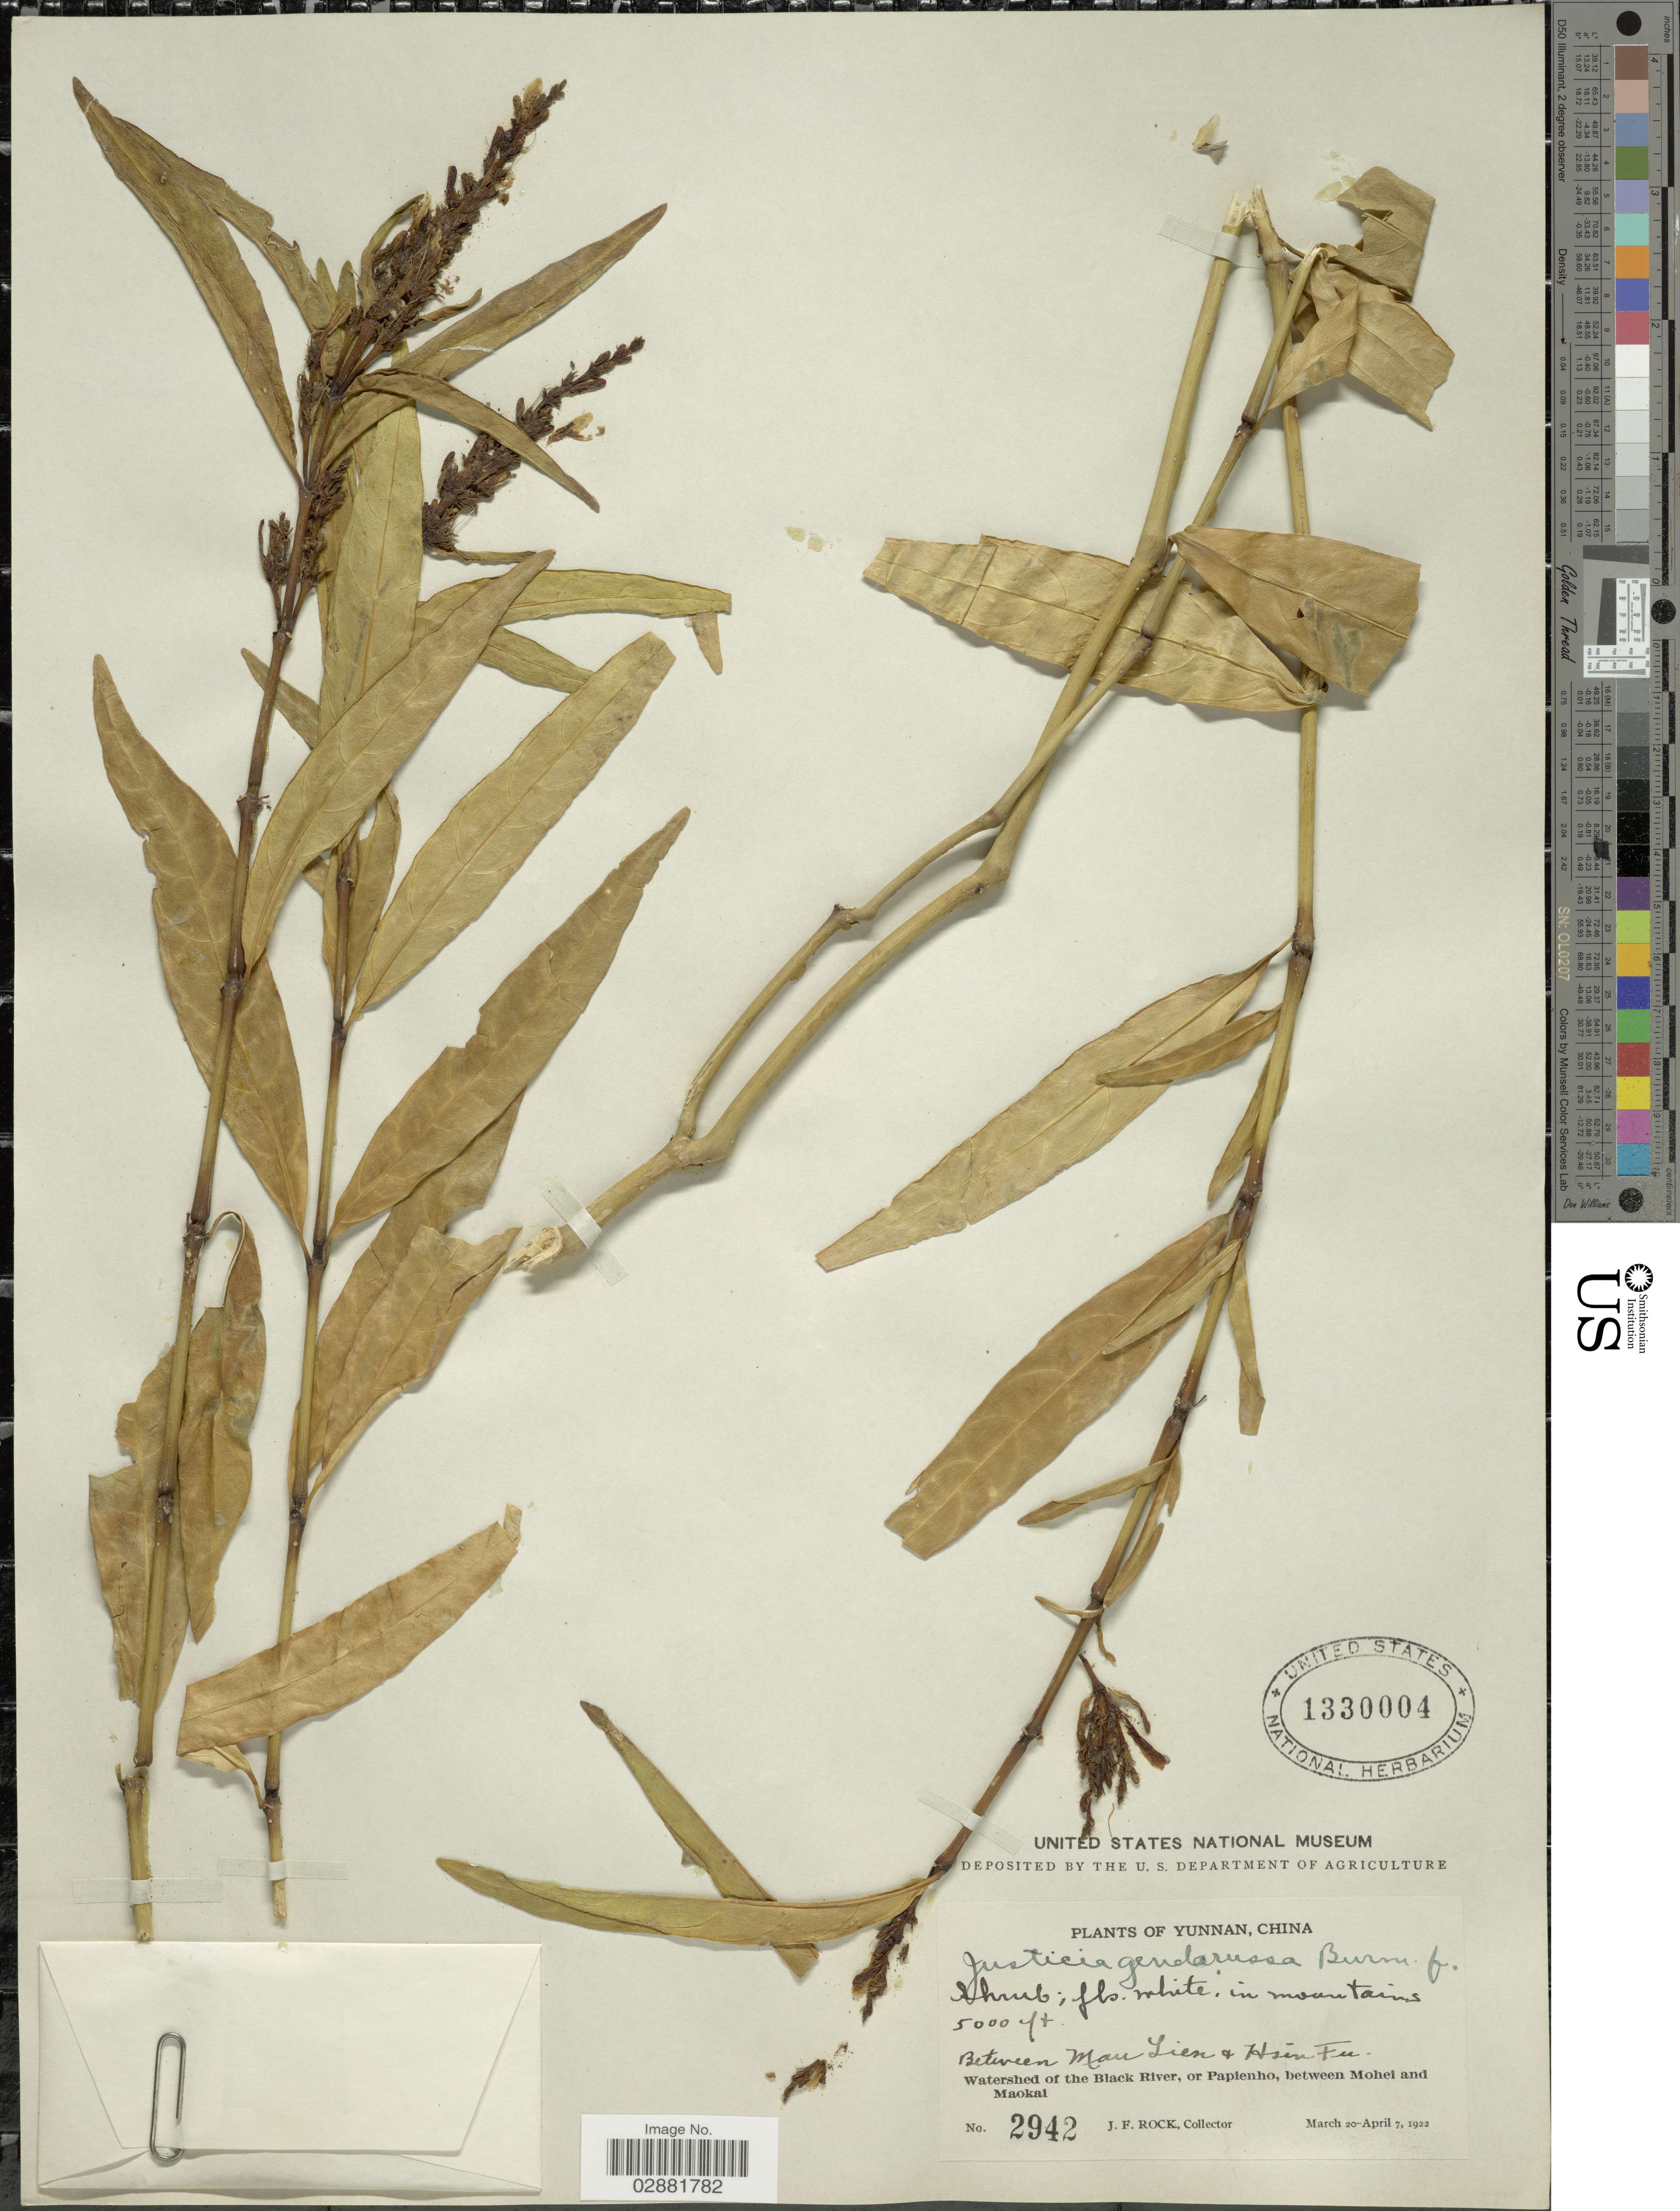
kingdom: Plantae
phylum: Tracheophyta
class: Magnoliopsida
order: Lamiales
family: Acanthaceae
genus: Justicia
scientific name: Justicia gendarussa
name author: Burm. f.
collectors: J. Rock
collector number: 2942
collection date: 1922-03-20/1922-04-07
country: China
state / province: Yunnan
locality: Between Mau Lien & Hsien Fu, Watershed of the Black River, of Papienho, between Mohei and Maokai.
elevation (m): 1524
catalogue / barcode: US 1330004